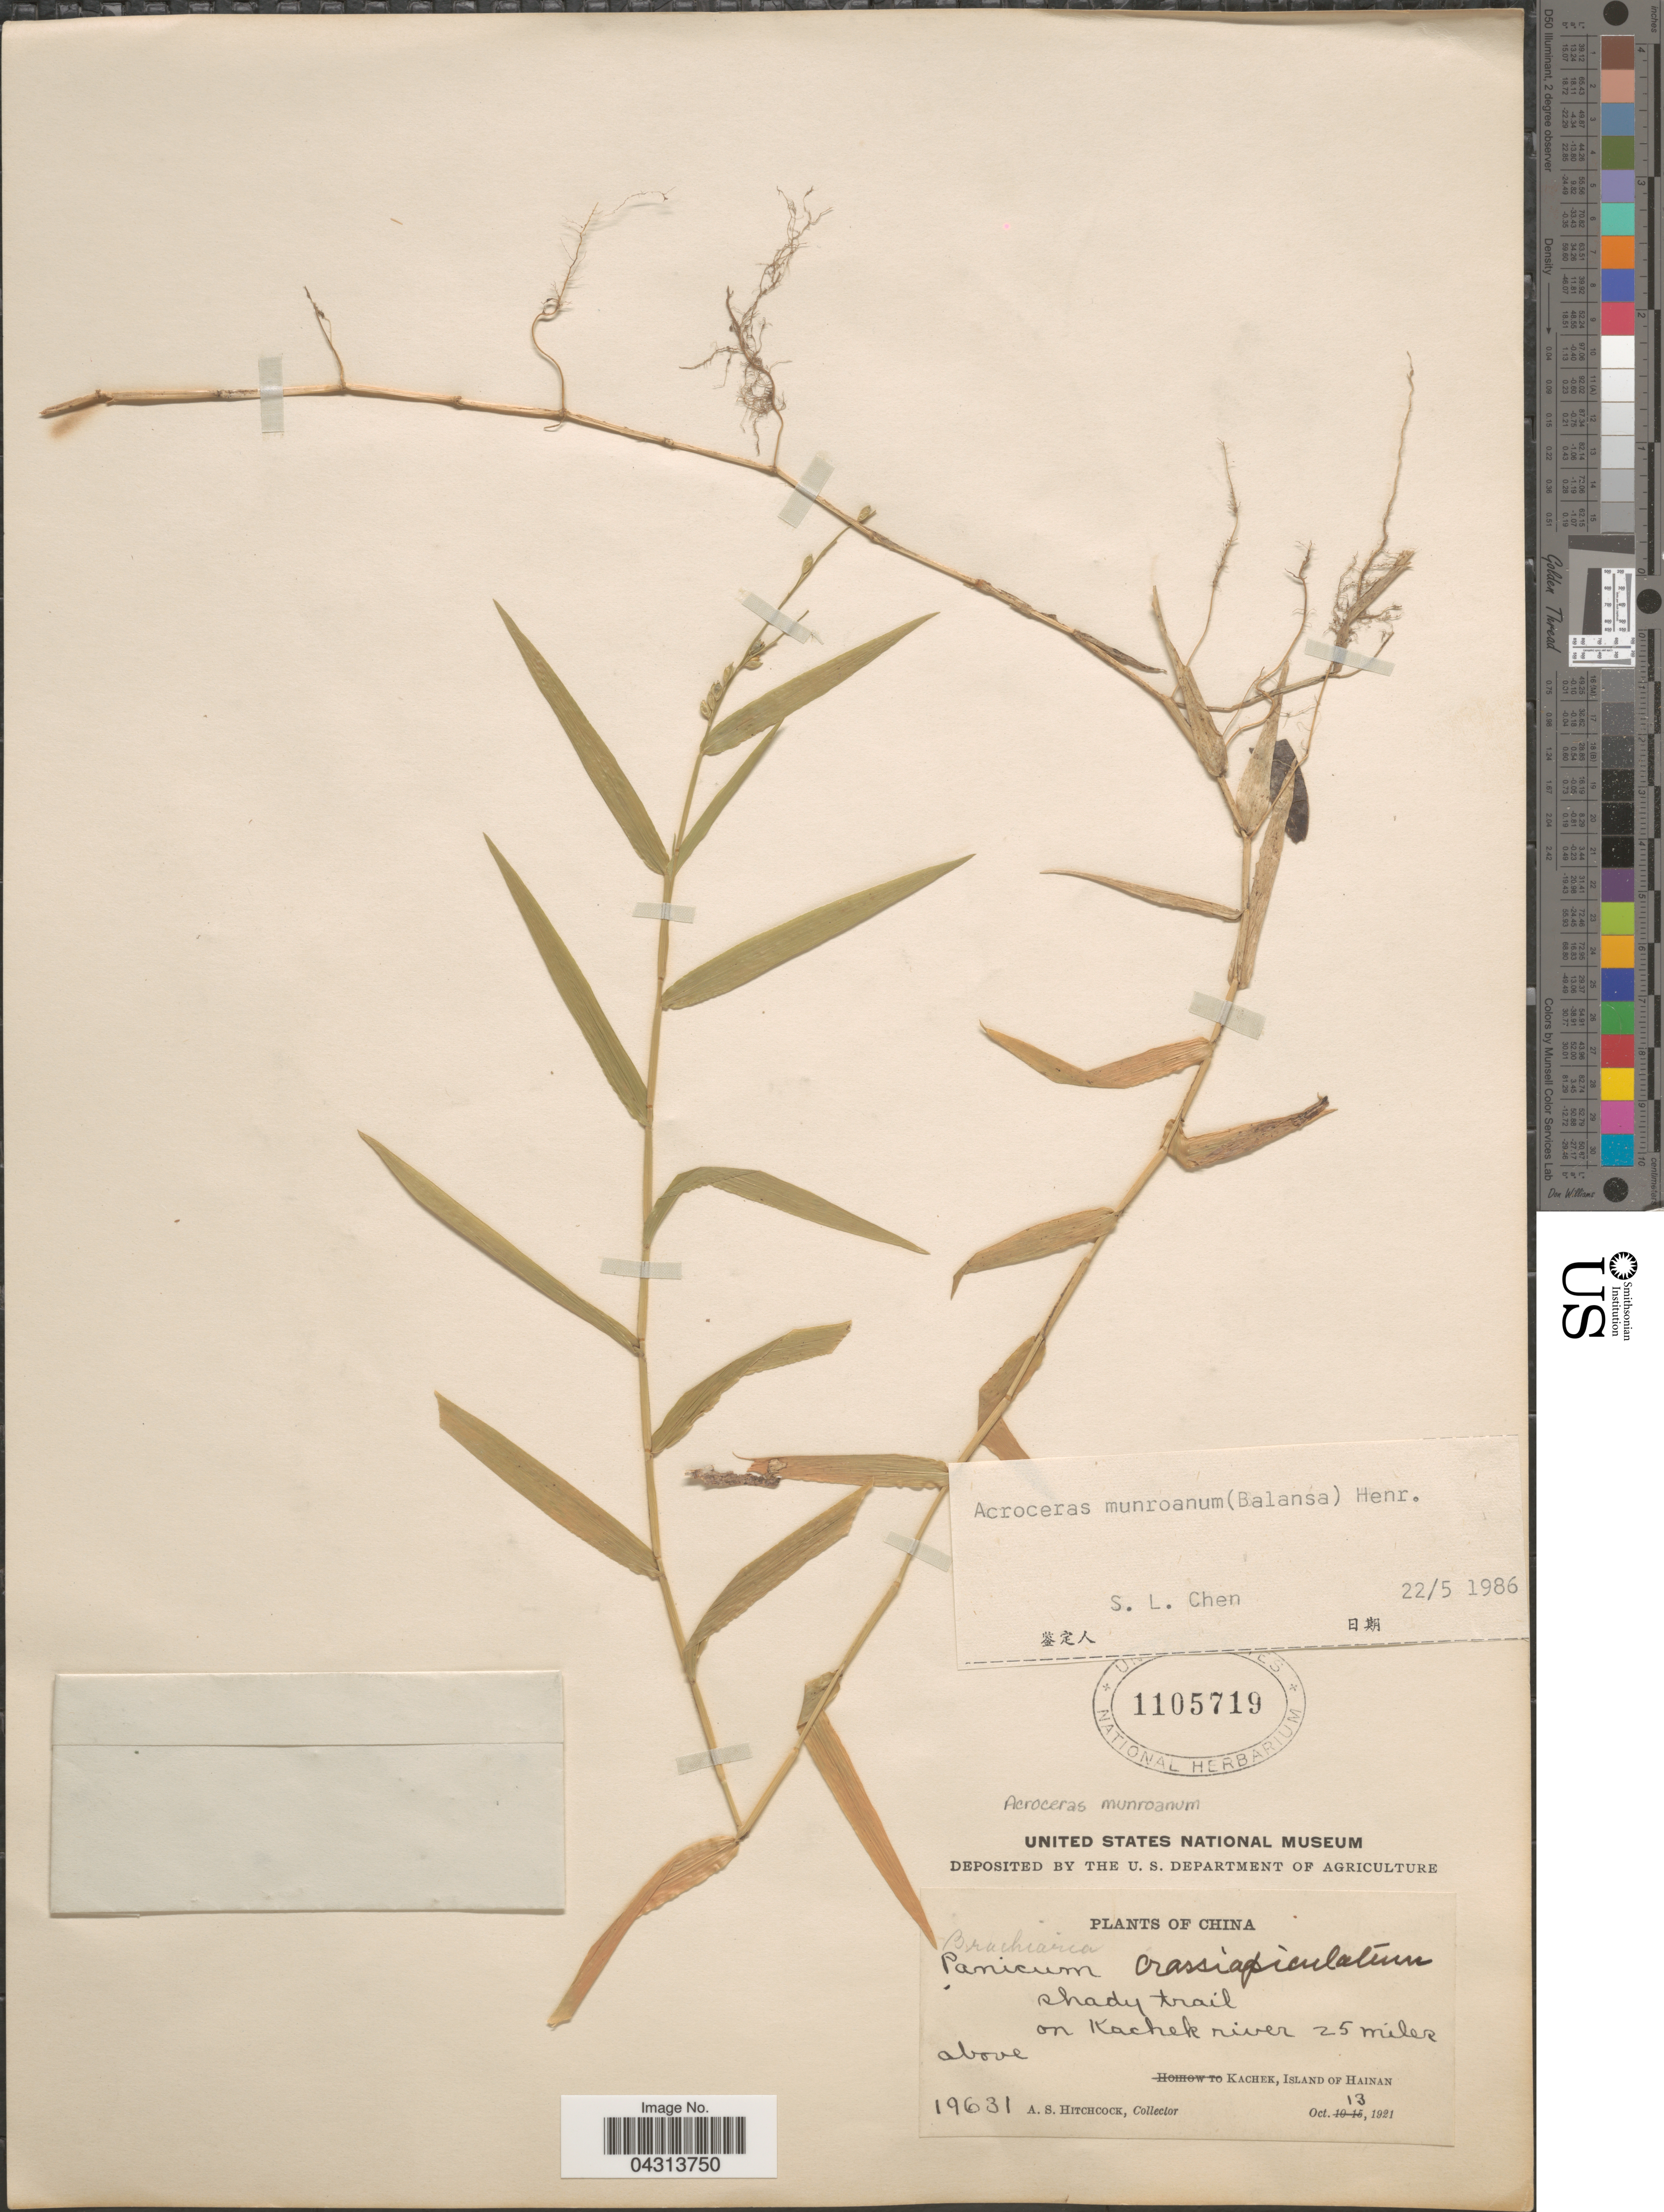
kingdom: Plantae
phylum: Tracheophyta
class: Liliopsida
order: Poales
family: Poaceae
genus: Acroceras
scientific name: Acroceras munroanum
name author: (Steud.) Henr.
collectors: A. S. Hitchcock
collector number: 19631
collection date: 1921-10-13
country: China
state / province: Hainan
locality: Shady trail on Kachek river 25 miles above Kachek, Island of Hainan.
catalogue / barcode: US 1105719